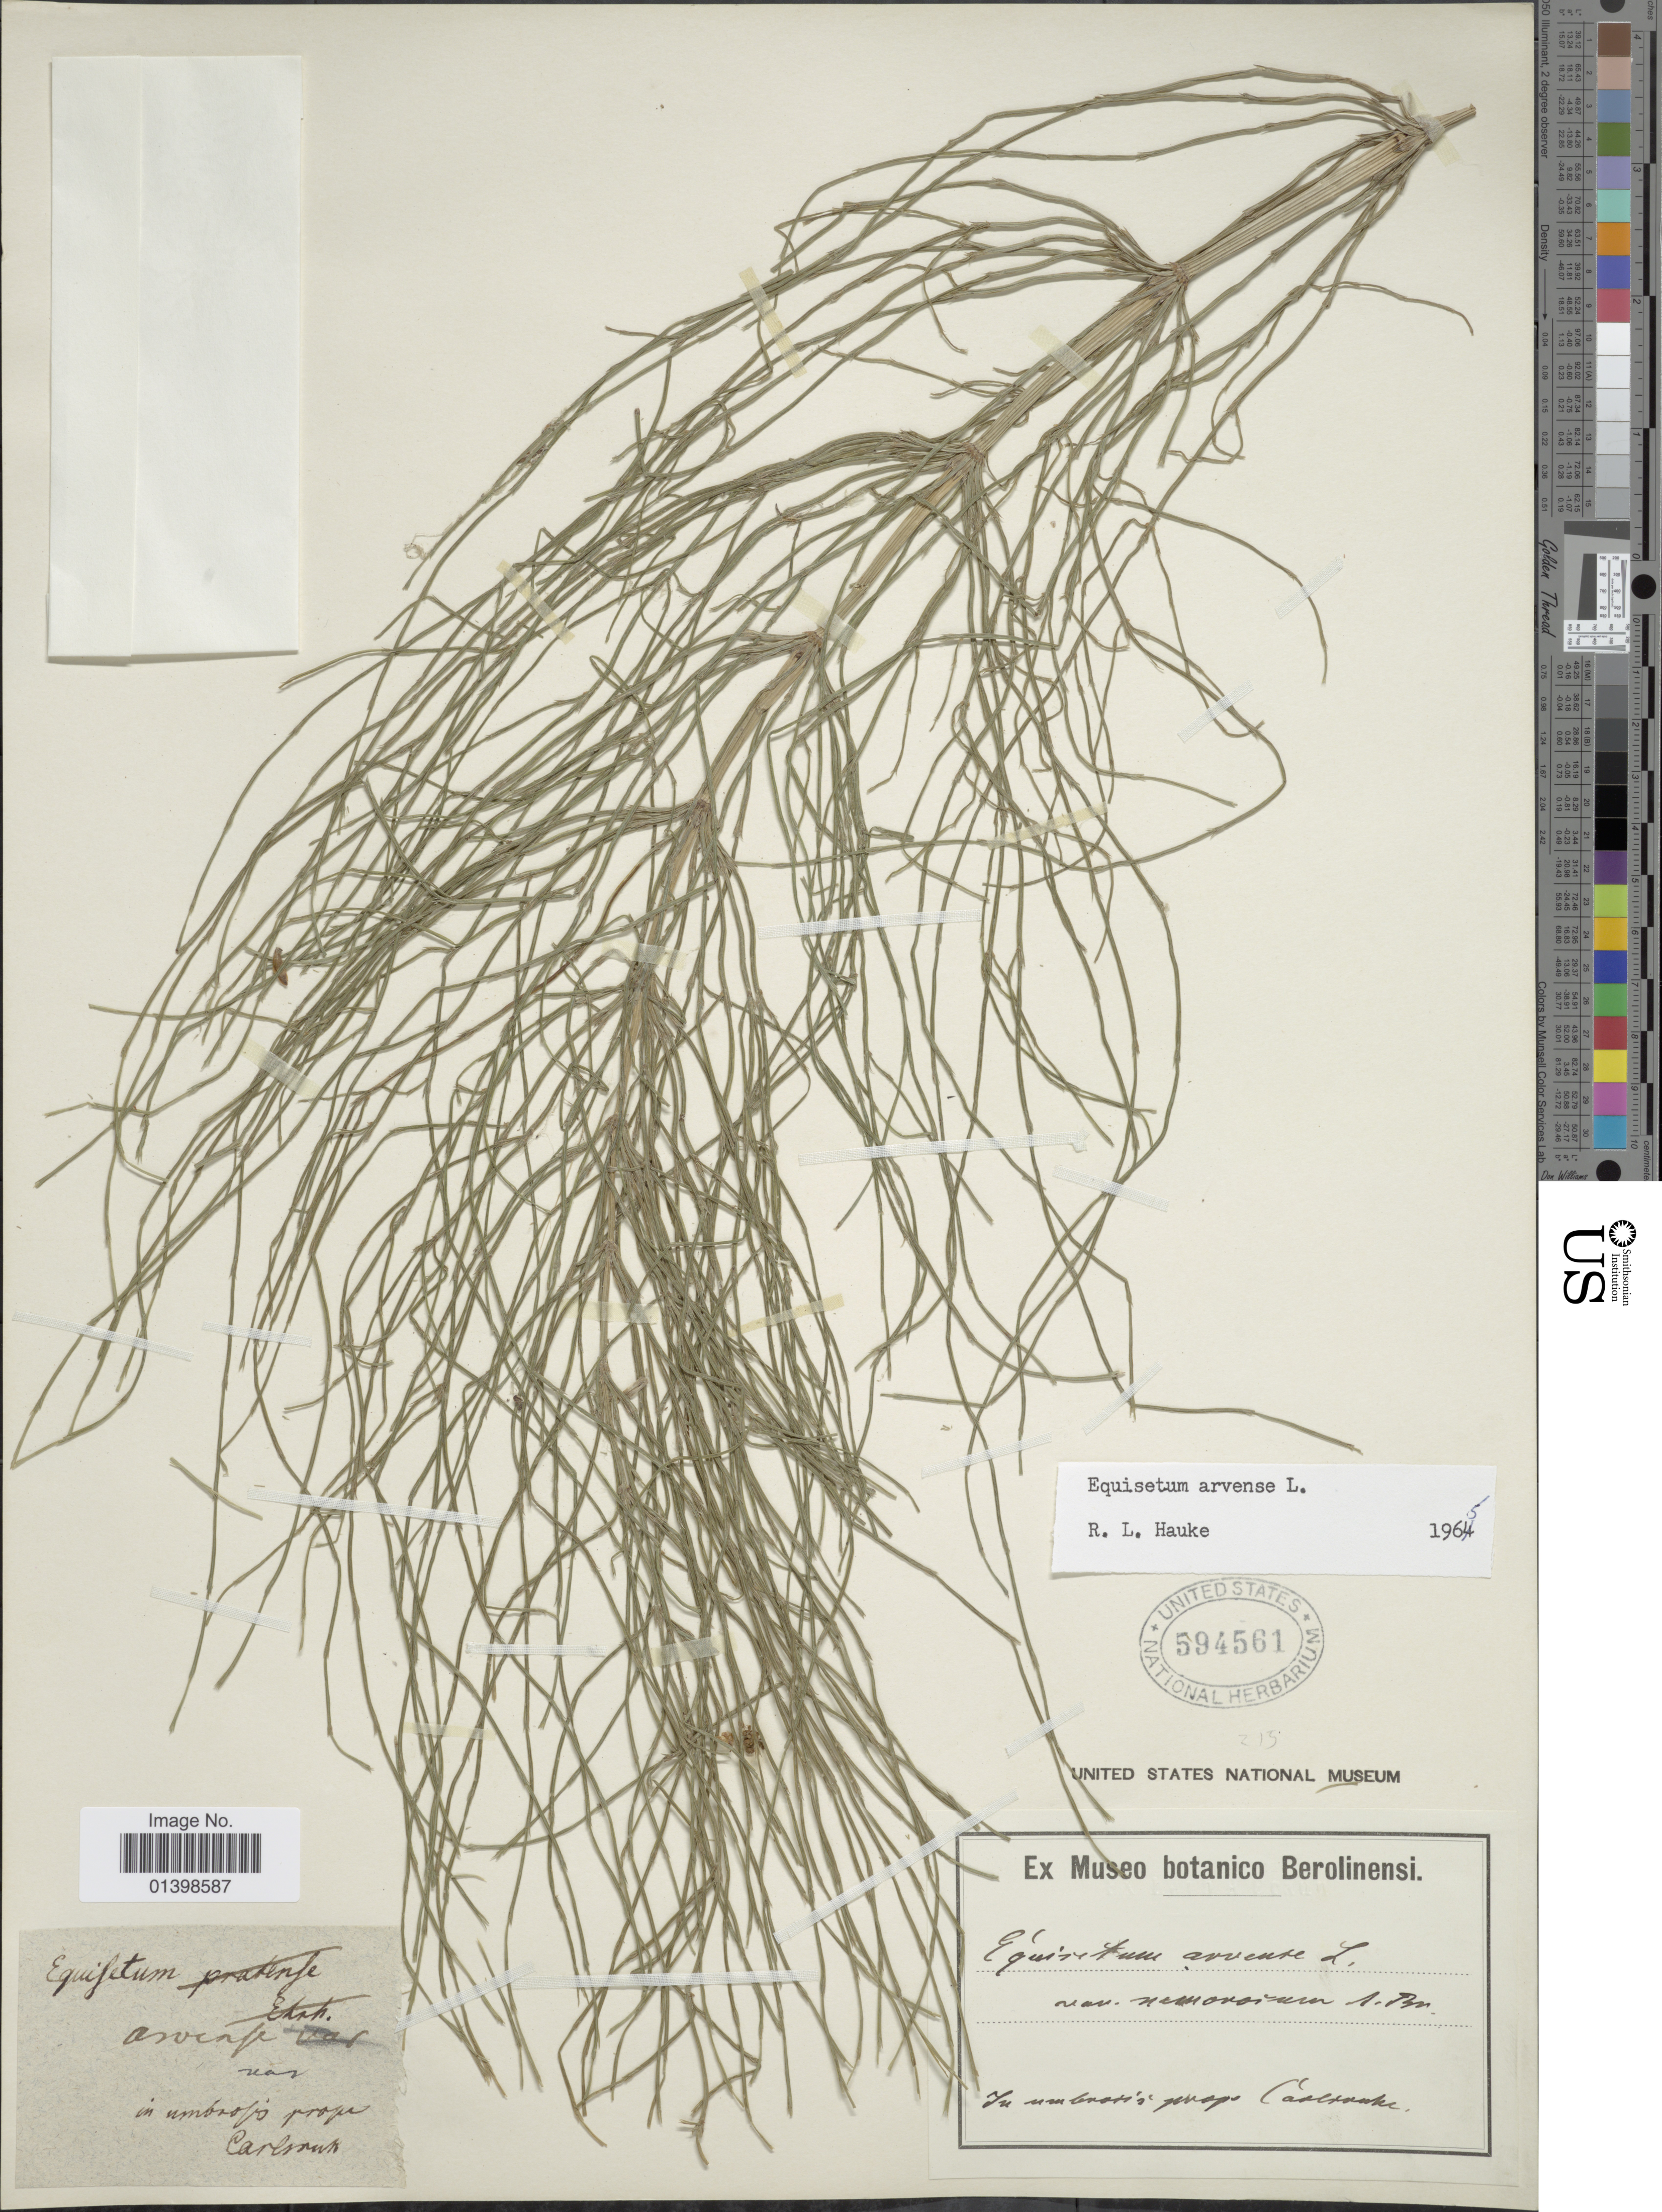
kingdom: Plantae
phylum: Tracheophyta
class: Polypodiopsida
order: Equisetales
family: Equisetaceae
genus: Equisetum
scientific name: Equisetum arvense var. nemorosum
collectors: ex Museo Botanico Berolinensi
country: Germany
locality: In umbrosis prope Carlsruhe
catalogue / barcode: US 594561